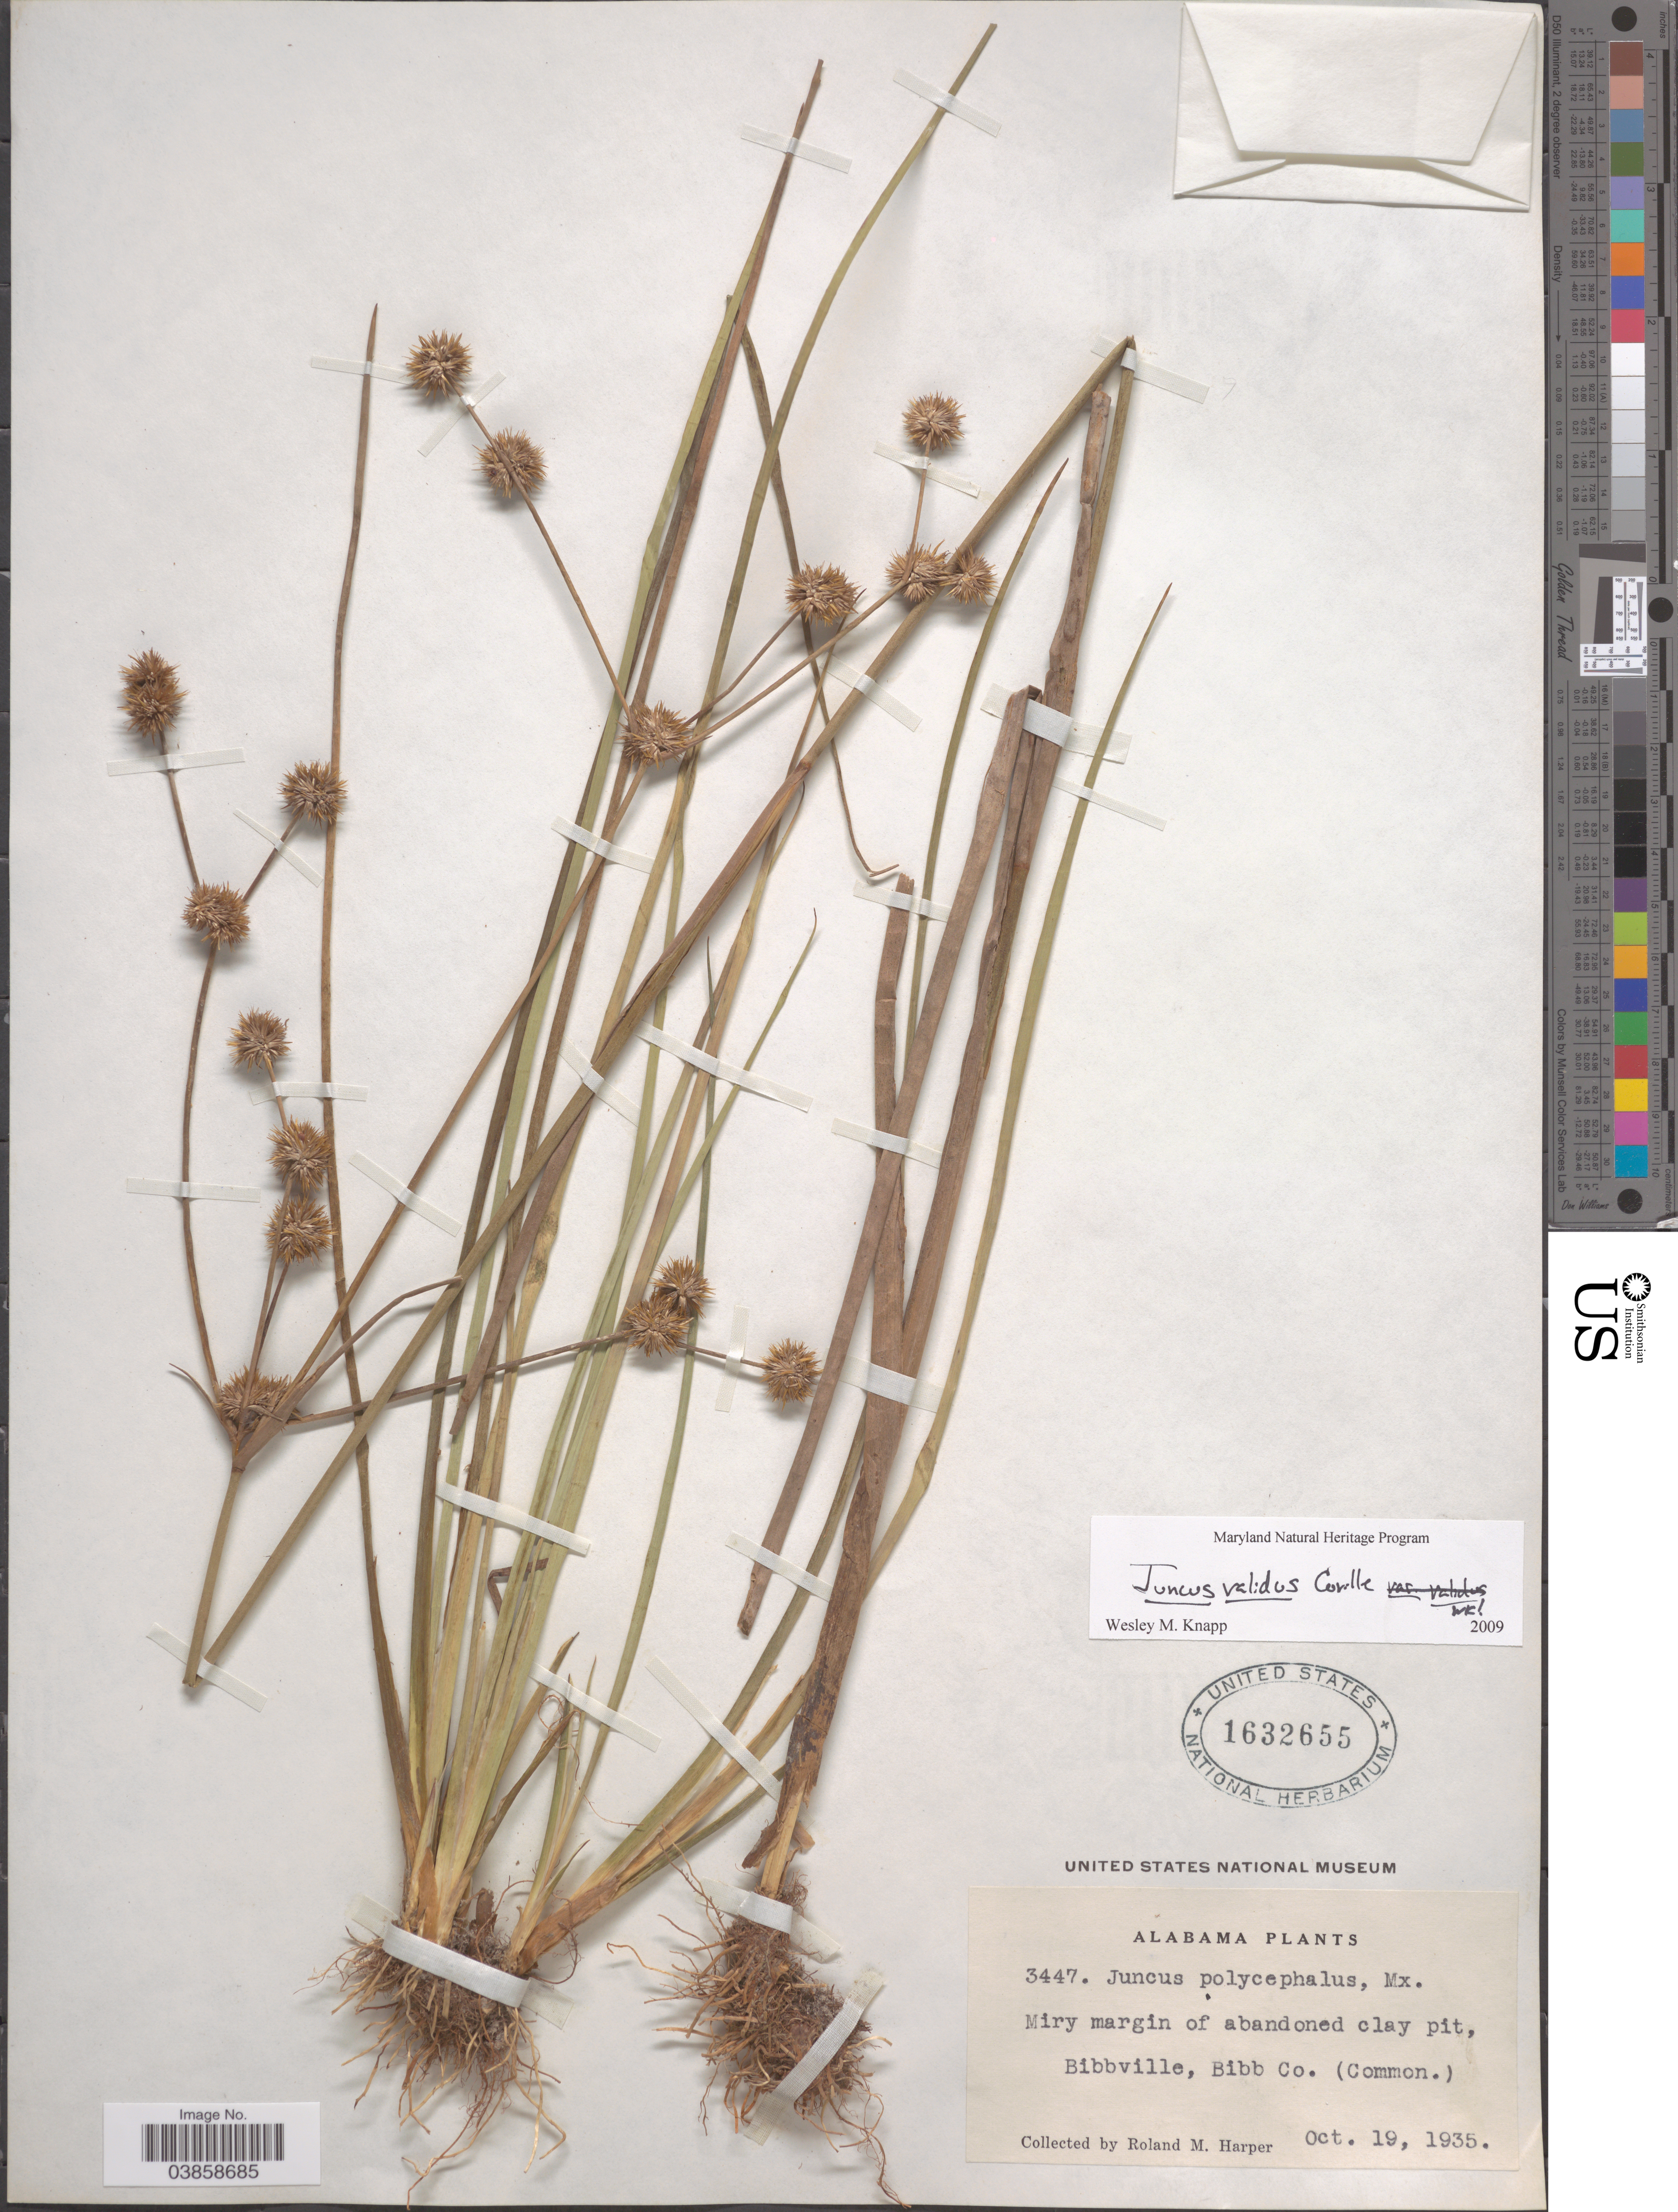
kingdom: Plantae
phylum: Tracheophyta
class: Liliopsida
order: Poales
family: Juncaceae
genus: Juncus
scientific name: Juncus validus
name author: Coville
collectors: R. M. Harper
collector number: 3447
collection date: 1935-10-19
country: United States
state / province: Alabama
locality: Bibbville, Bibb Co.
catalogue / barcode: US 1632655